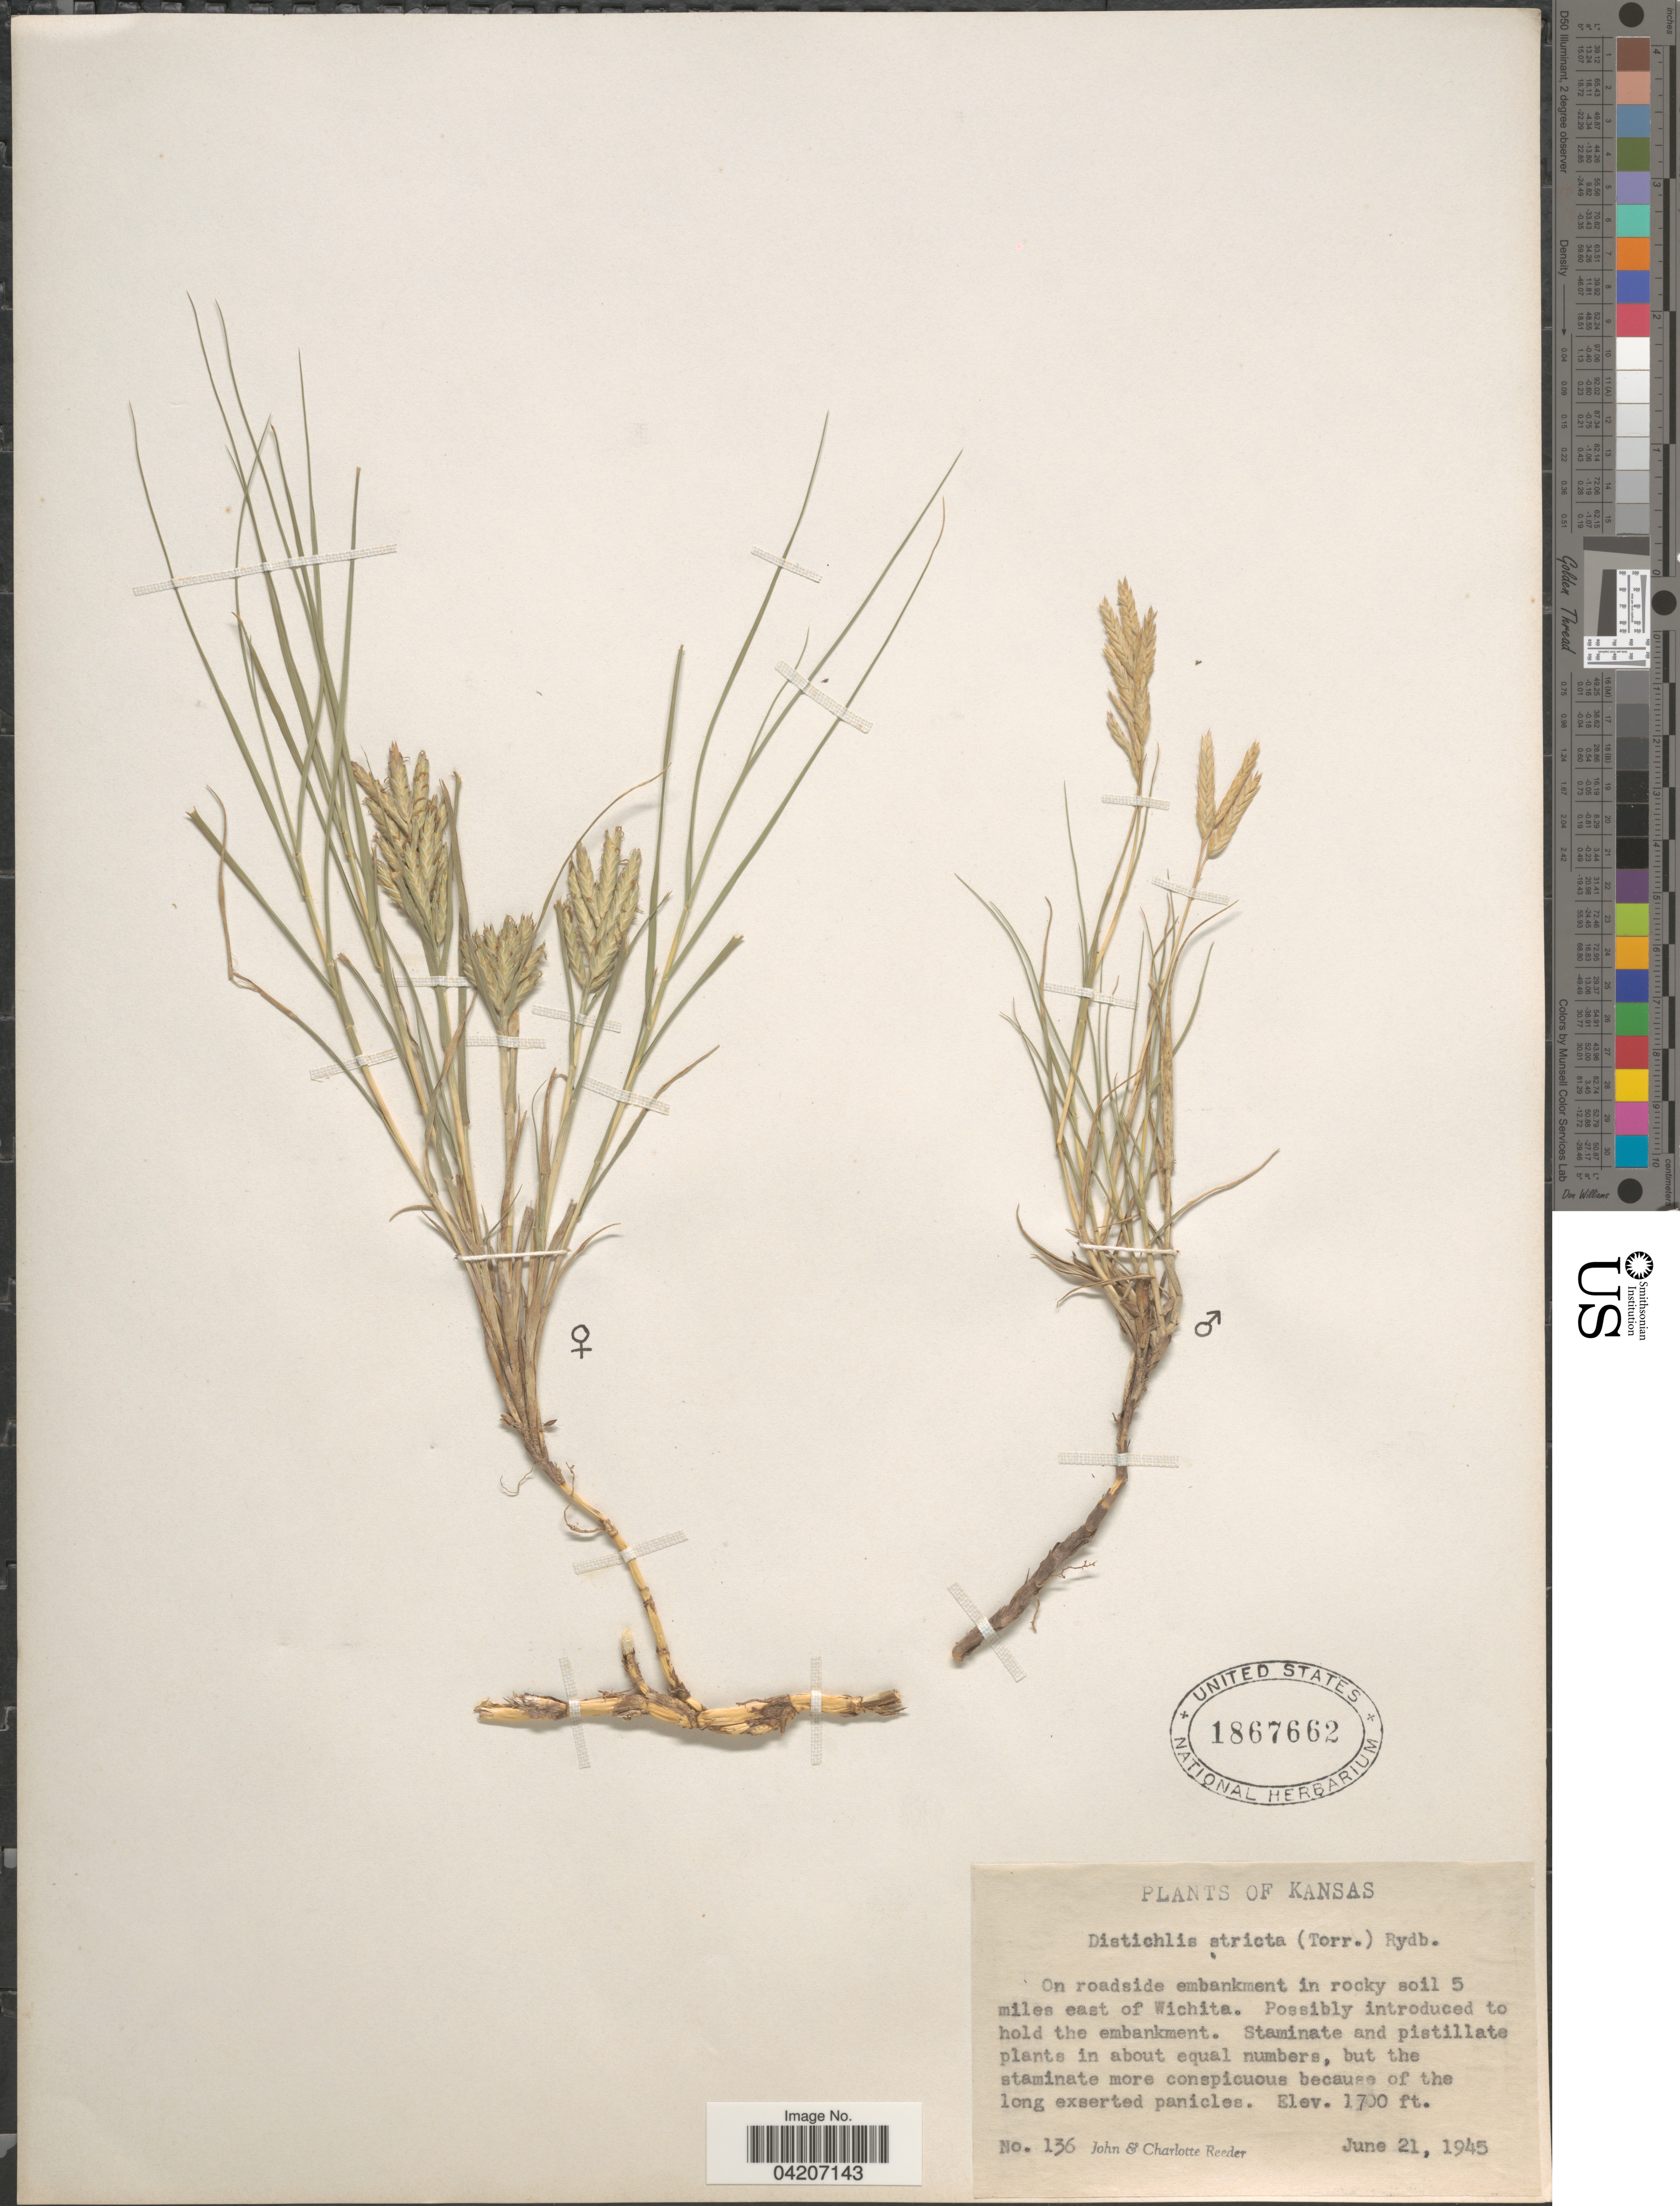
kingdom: Plantae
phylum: Tracheophyta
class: Liliopsida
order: Poales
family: Poaceae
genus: Distichlis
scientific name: Distichlis spicata subsp. stricta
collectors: J. R. Reeder & C. G. Reeder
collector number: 136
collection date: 1945-06-21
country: United States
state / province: Kansas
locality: On roadside embankment in rocky soil 5 miles east of Wichita.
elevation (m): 518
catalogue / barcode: US 1867662